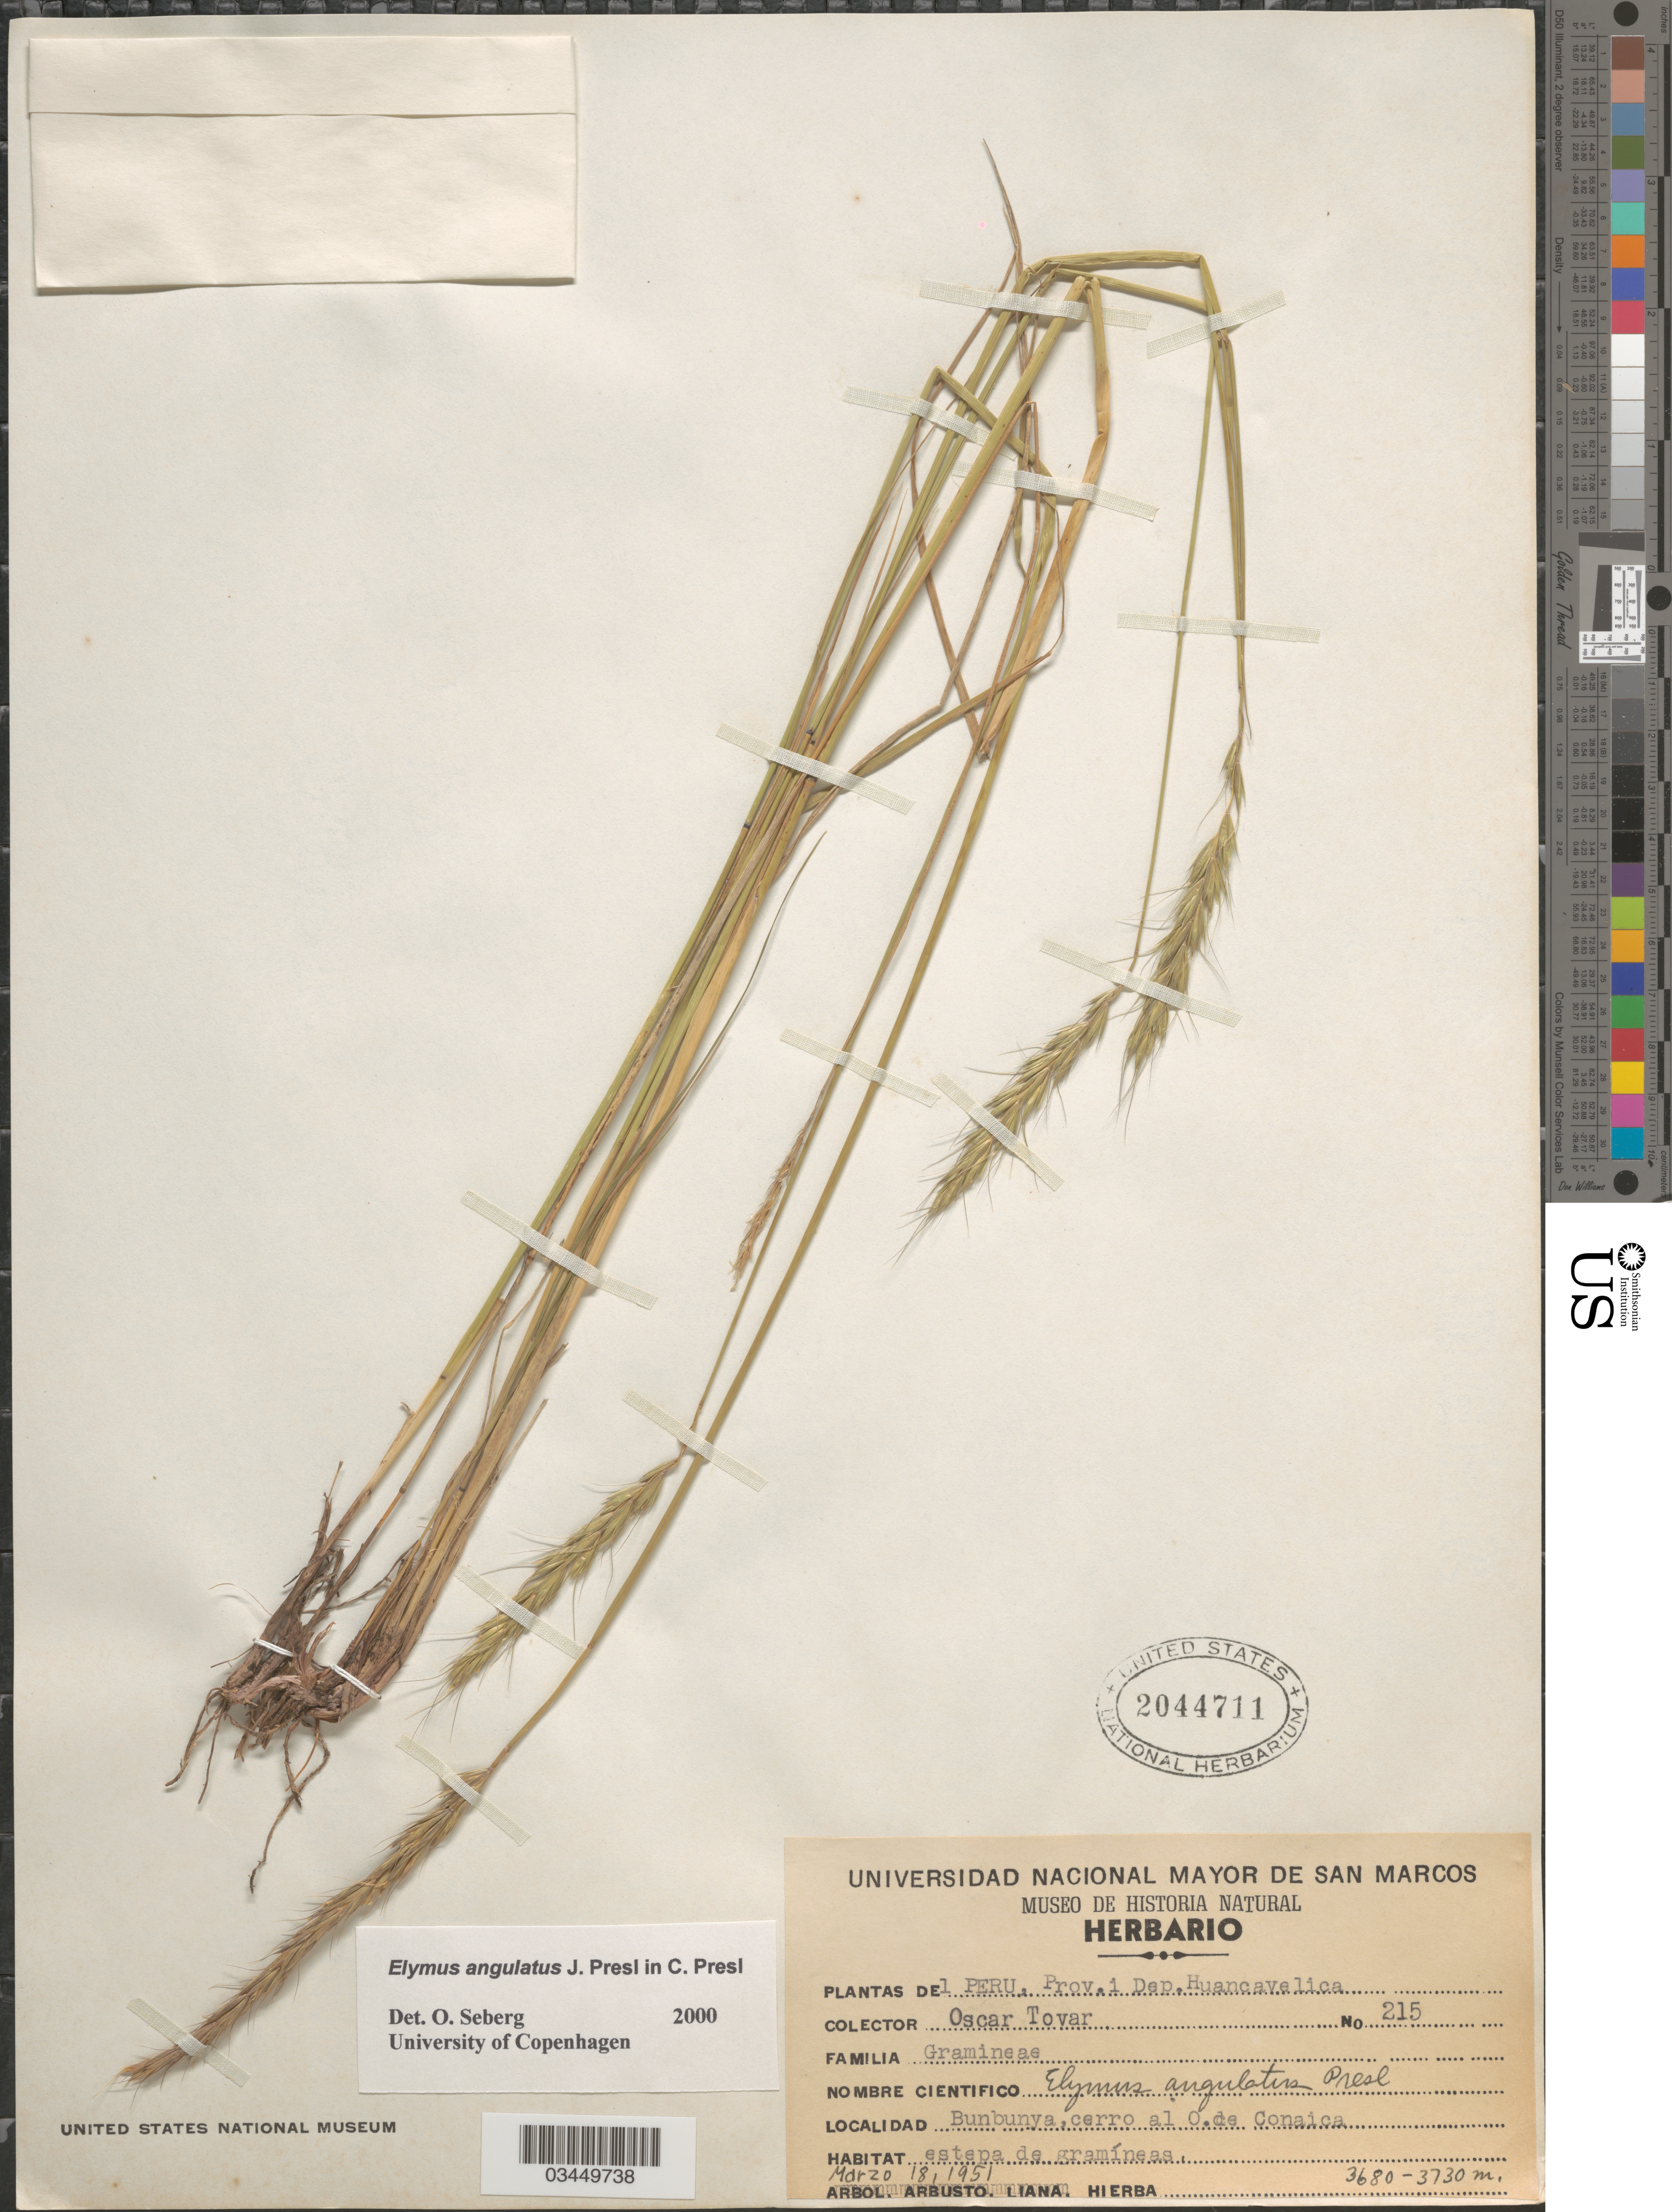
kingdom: Plantae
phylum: Tracheophyta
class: Liliopsida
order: Poales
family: Poaceae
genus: Elymus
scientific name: Elymus angulatus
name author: J. Presl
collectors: Ó. Tovar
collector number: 215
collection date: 1951-03-18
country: Peru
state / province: Huancavelica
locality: Prov. i Dep. Huancavelica. Bunbunya, cerro al O. de Conaica.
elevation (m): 3680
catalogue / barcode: US 2044711